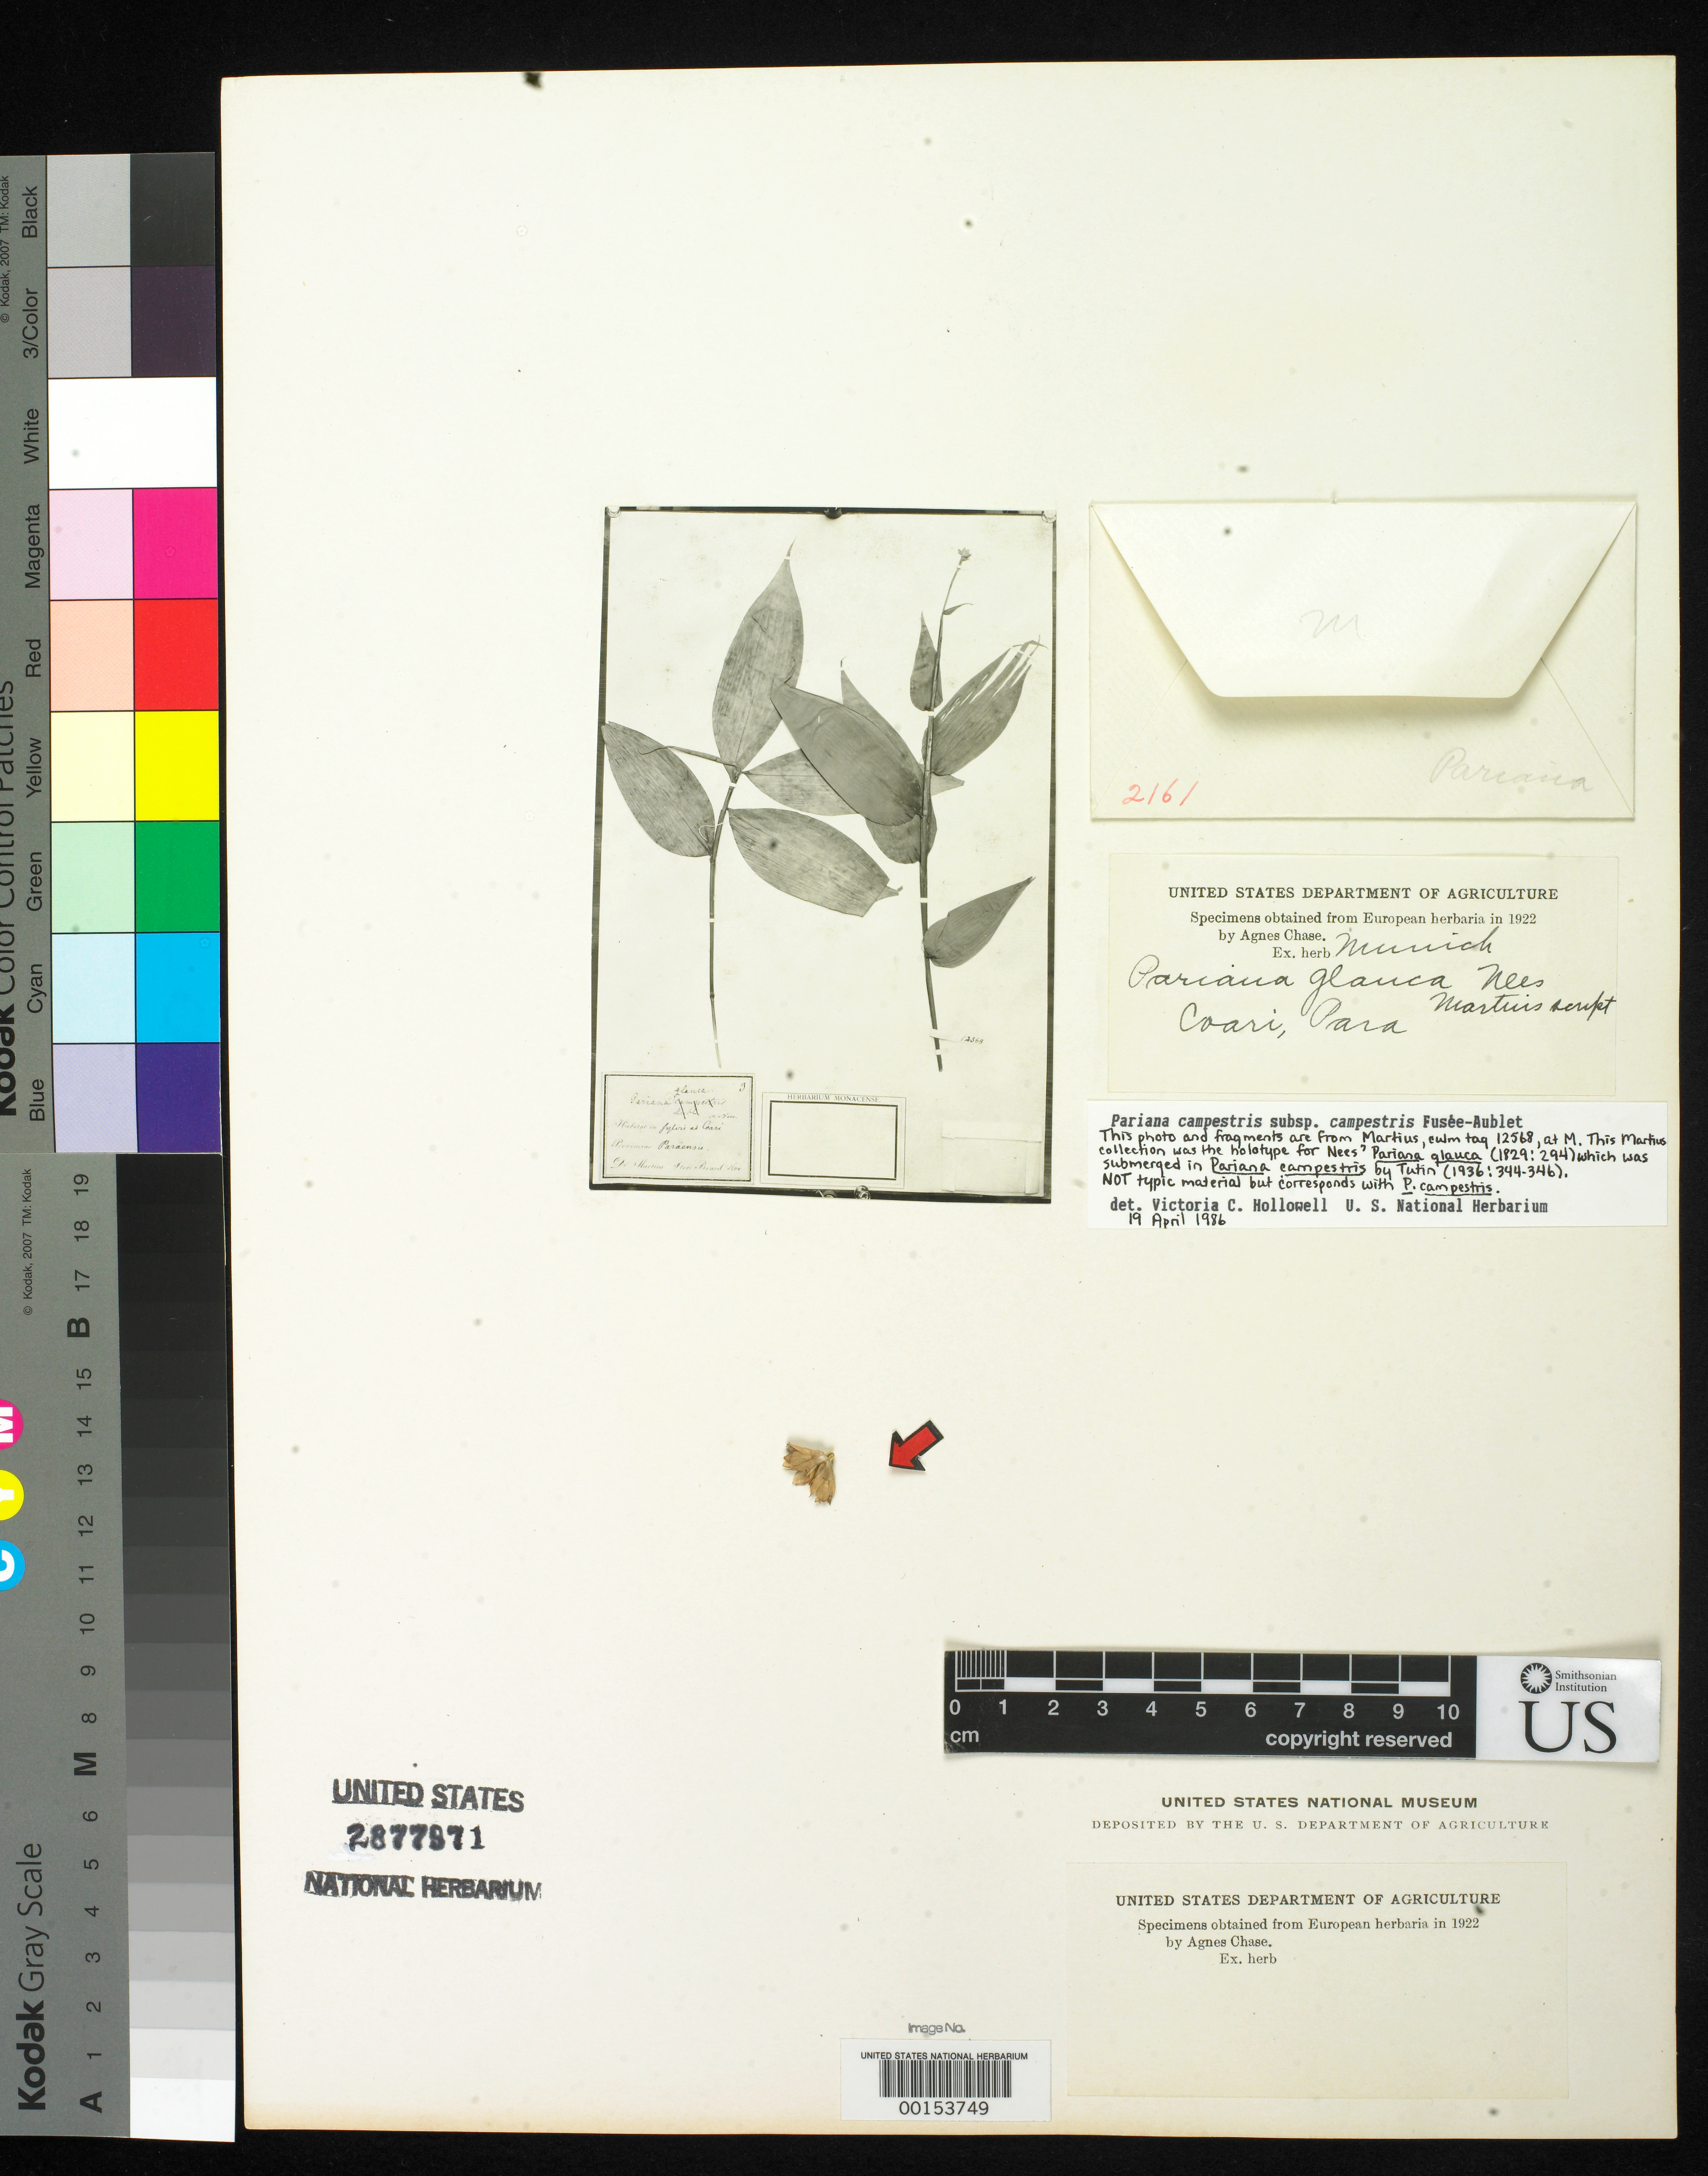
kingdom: Plantae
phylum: Tracheophyta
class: Liliopsida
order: Poales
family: Poaceae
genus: Pariana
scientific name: Pariana glauca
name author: Nees in Mart.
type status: Type Fragment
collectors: C. F. Martius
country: Brazil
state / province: Pará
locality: Coari.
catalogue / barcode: US 2877971